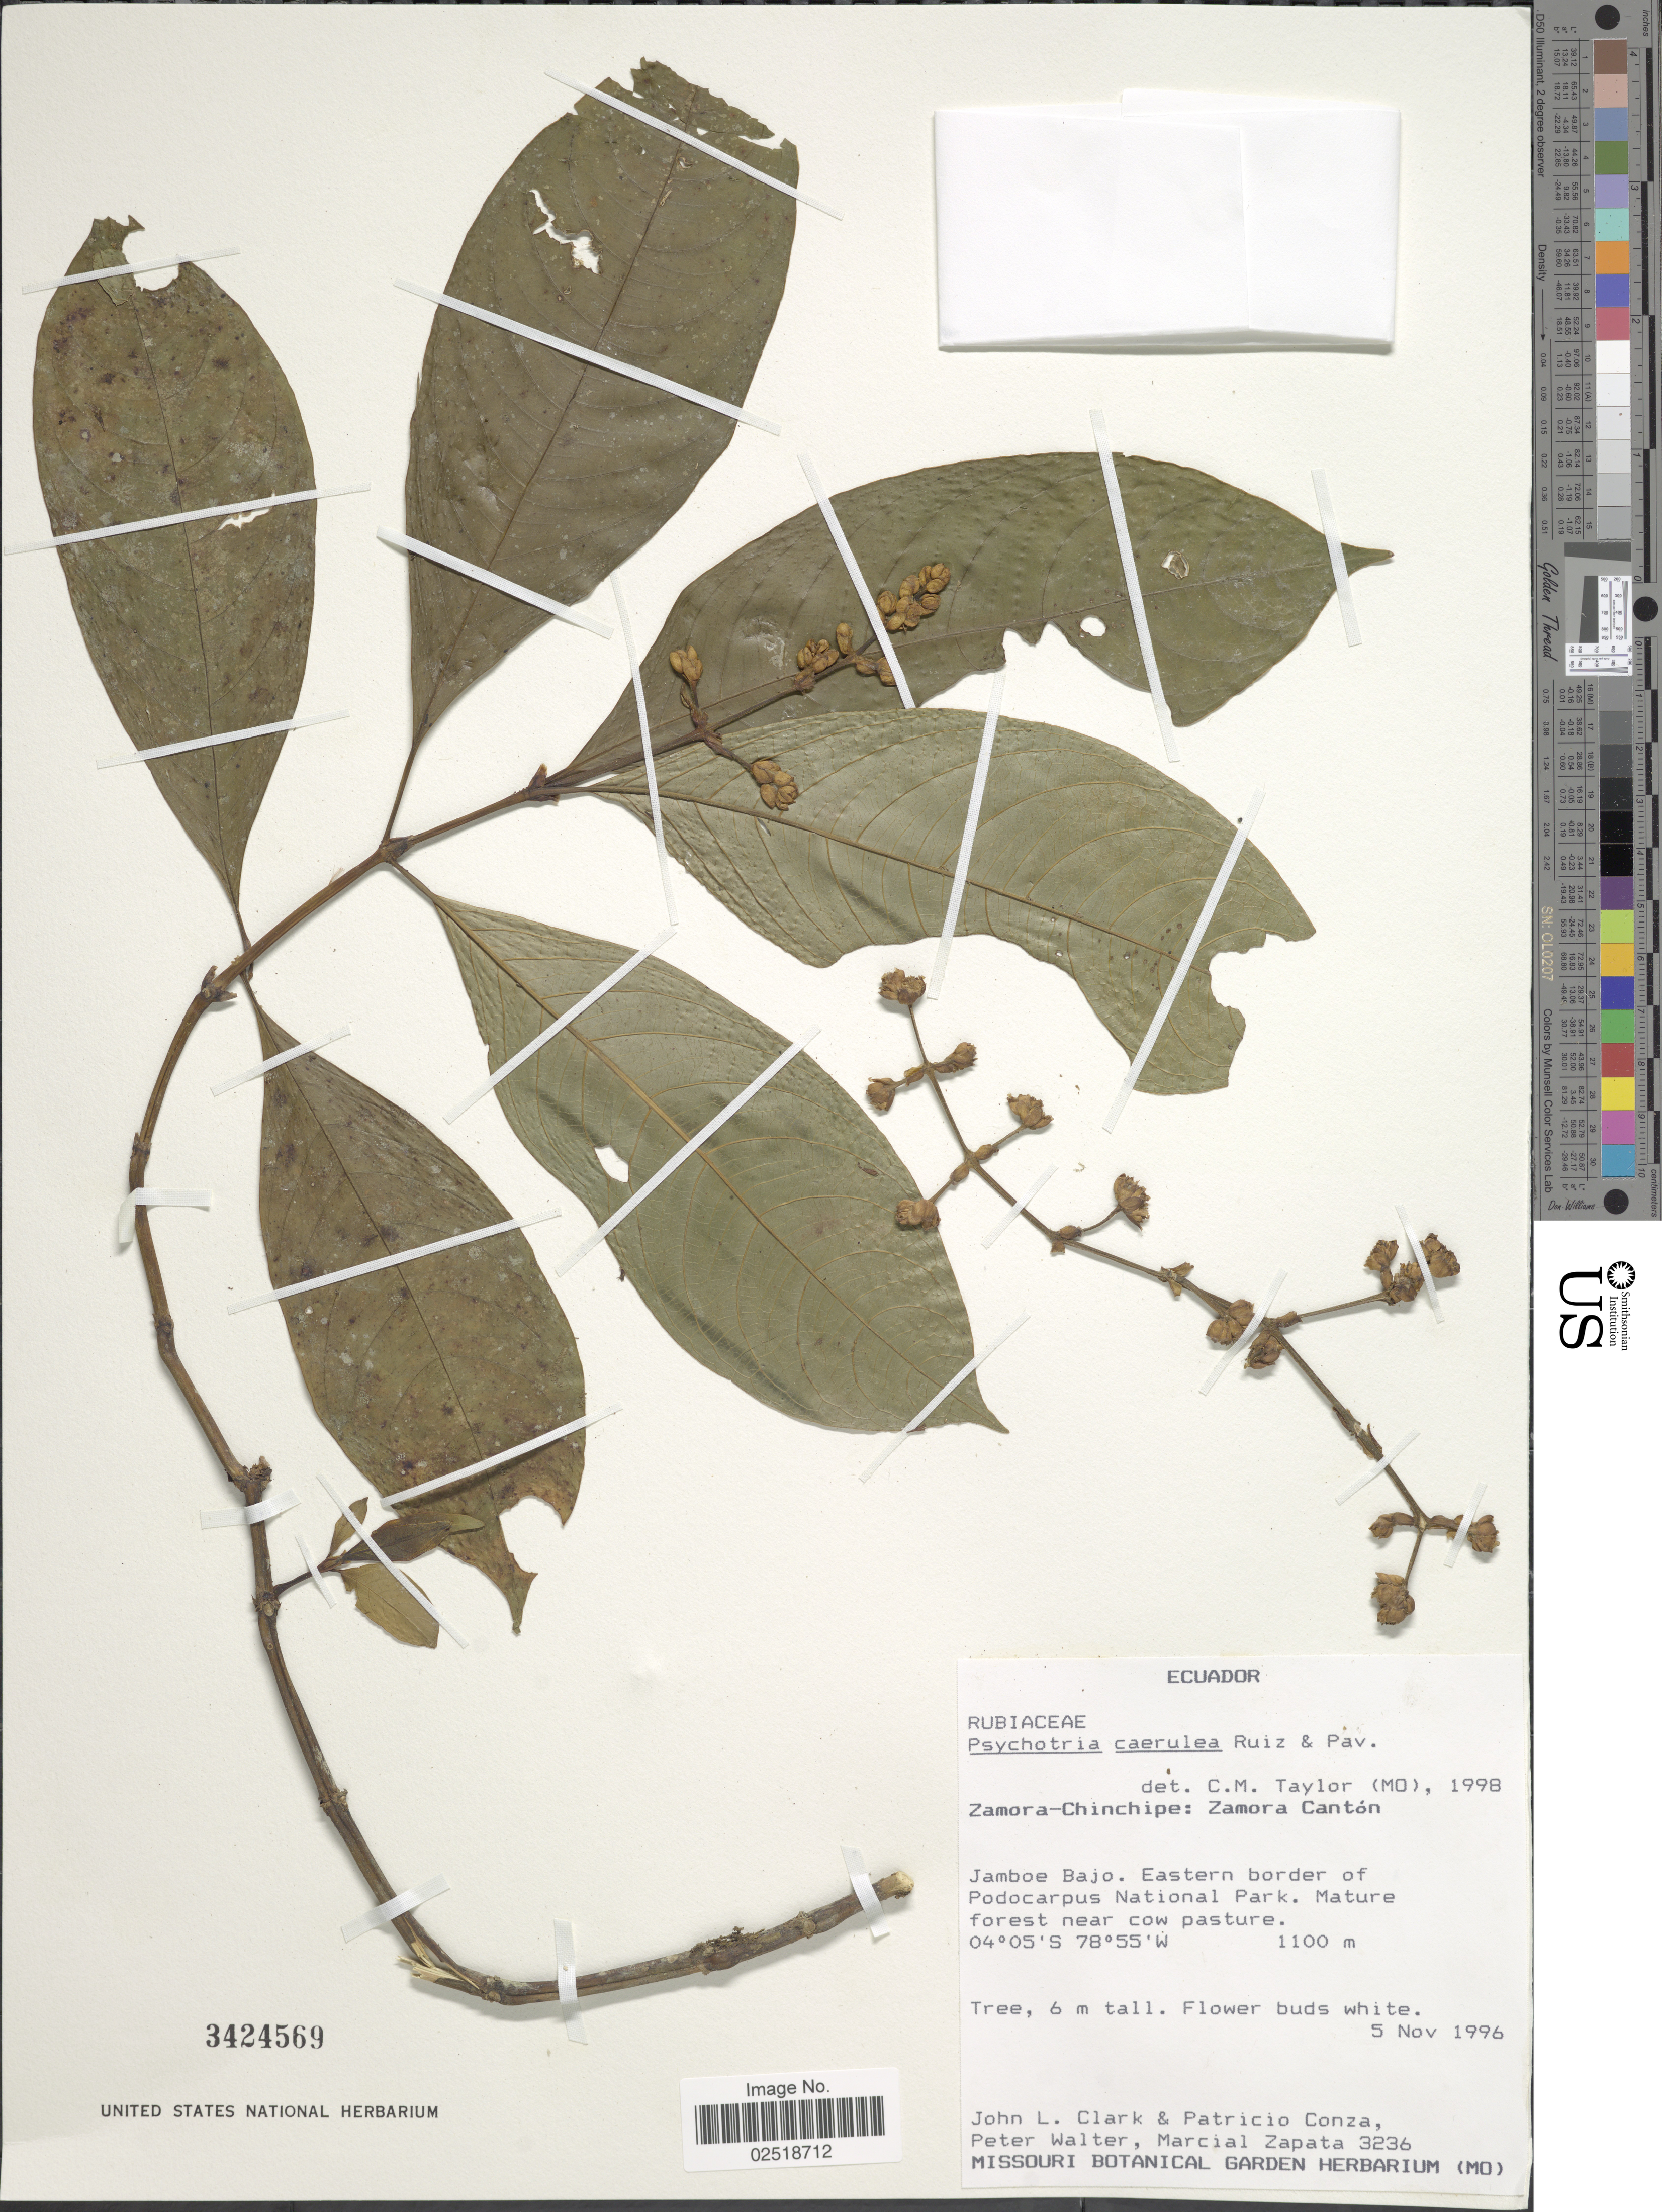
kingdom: Plantae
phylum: Tracheophyta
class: Magnoliopsida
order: Gentianales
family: Rubiaceae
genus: Psychotria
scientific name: Psychotria caerulea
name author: Ruiz & Pav.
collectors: J. L. Clark, P. Conza, P. Walter & M. Zapata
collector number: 3236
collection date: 1996-11-05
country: Ecuador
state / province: Zamora-Chinchipe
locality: Zamora Cantón, jamboe Bajoe. Eastern border of Podocarpus National Park. Mature forest near cow pasture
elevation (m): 1100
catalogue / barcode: US 3424569